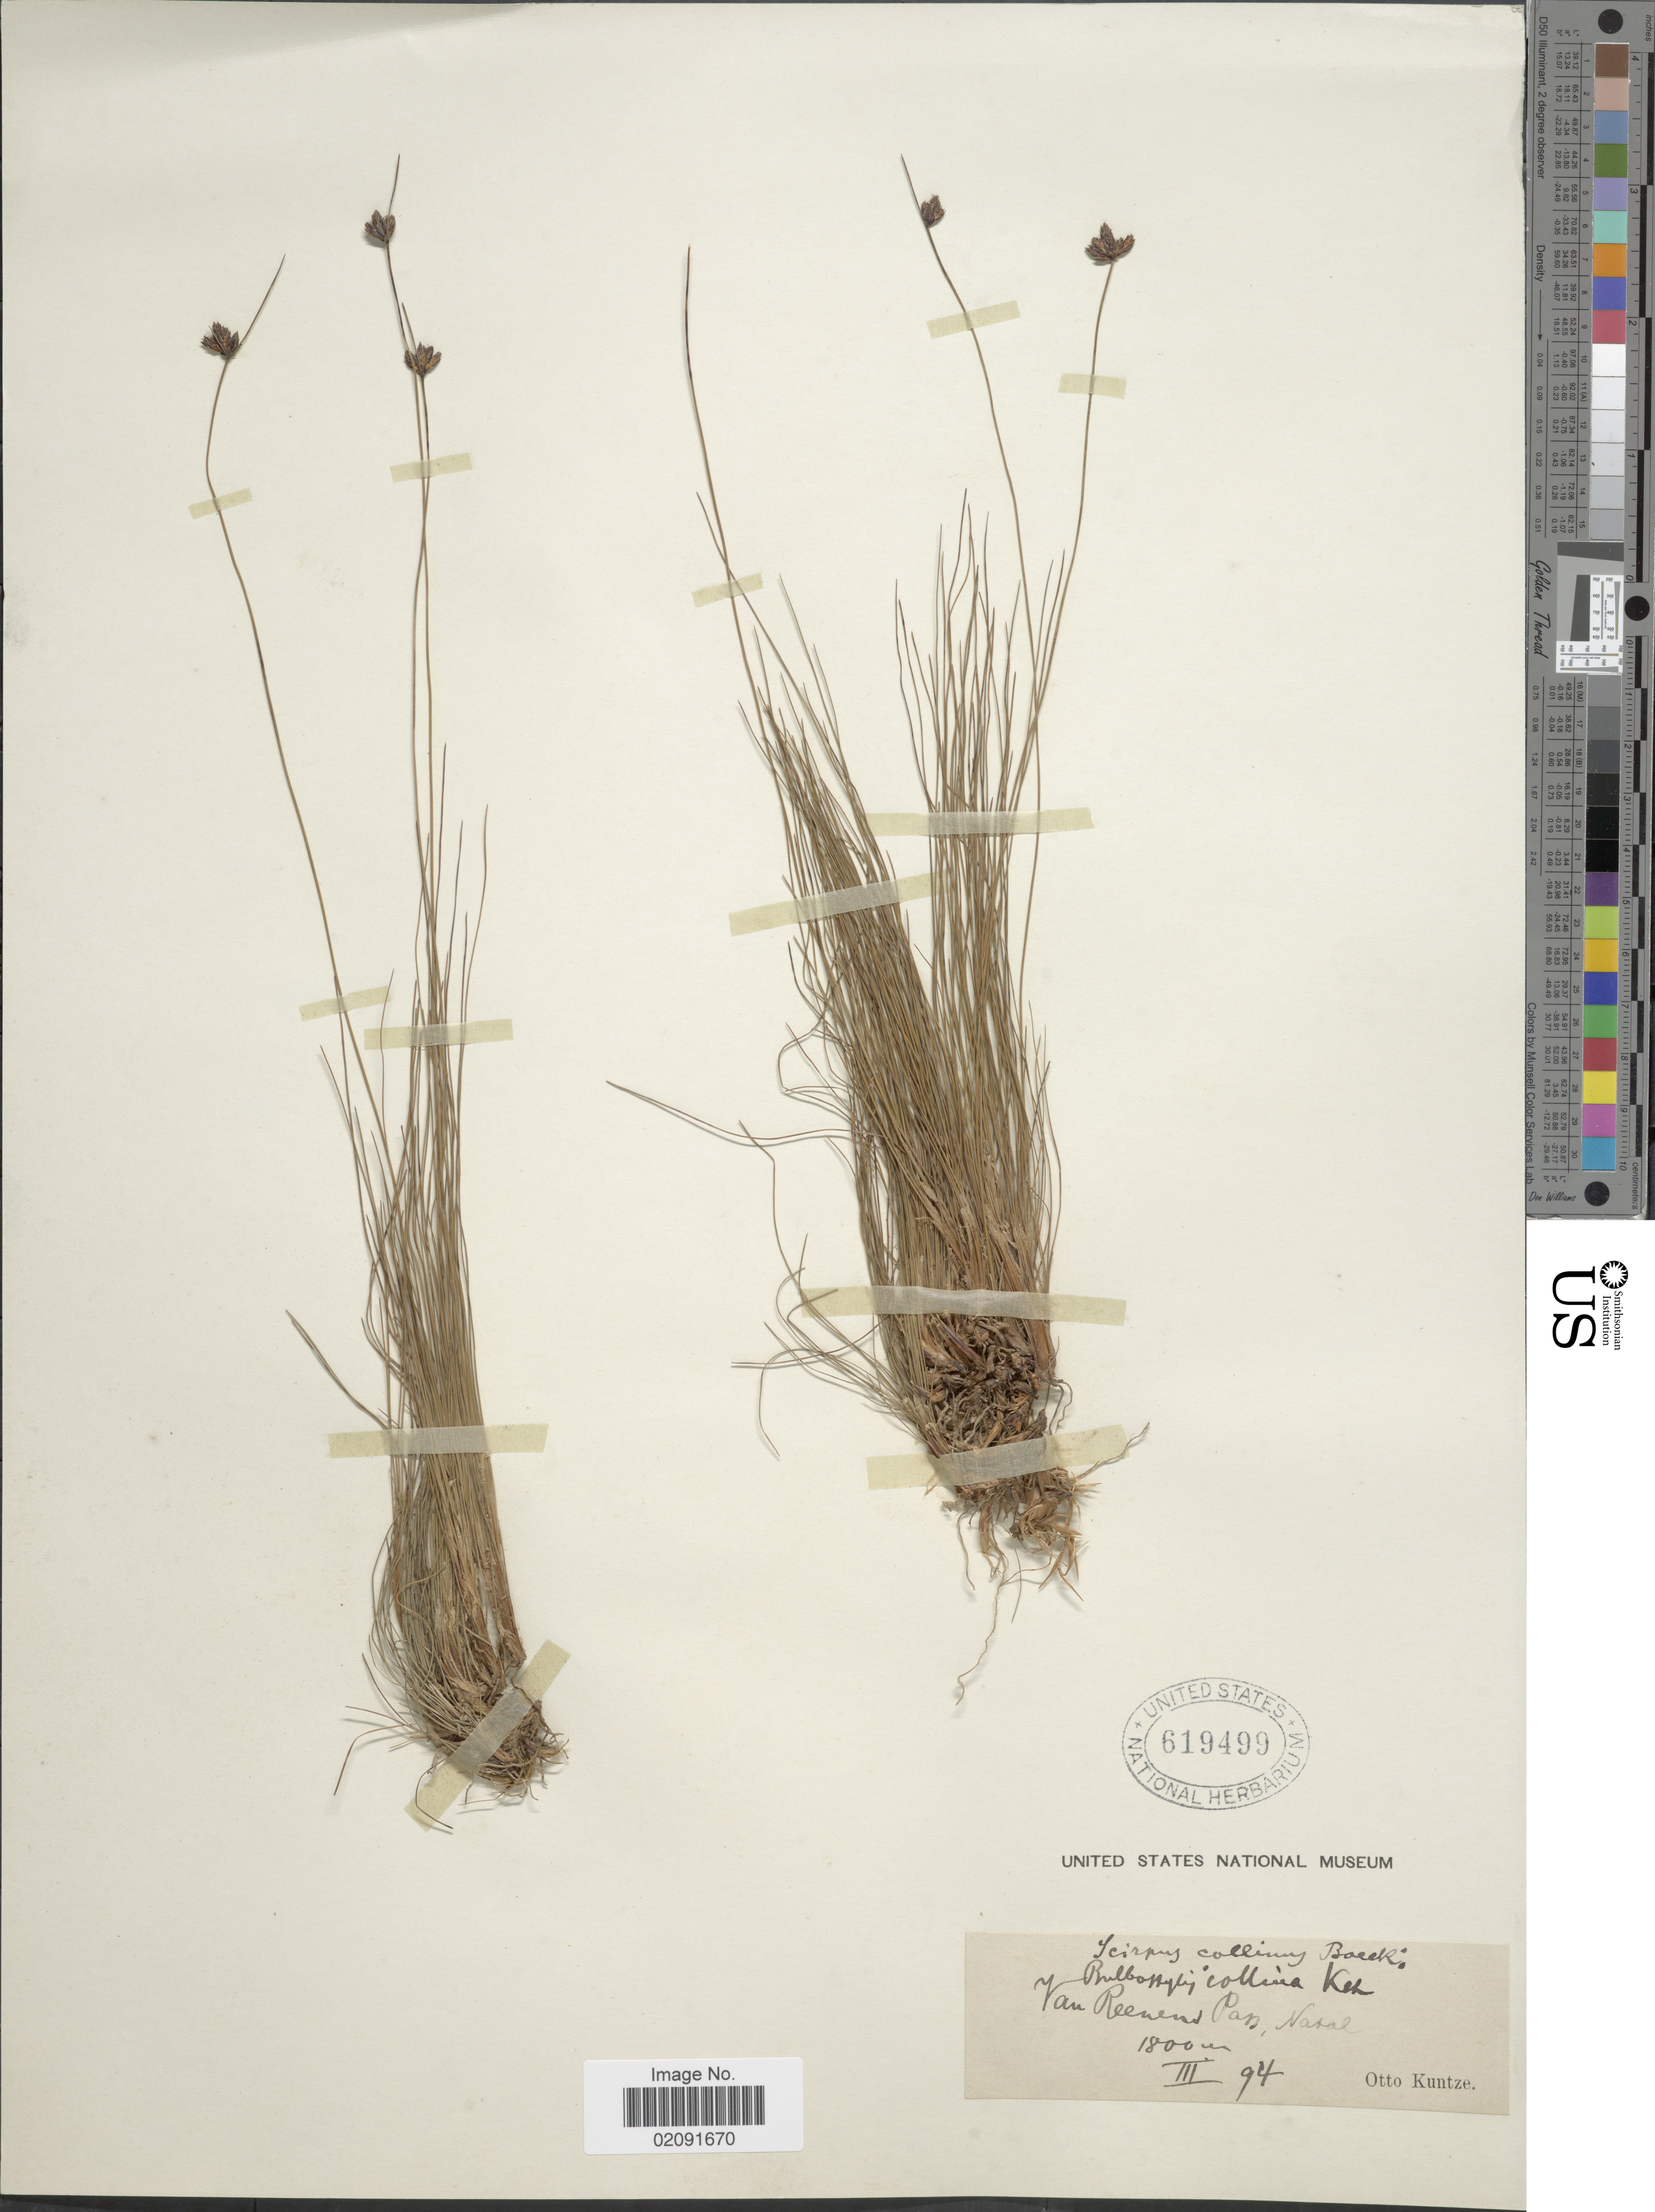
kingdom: Plantae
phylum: Tracheophyta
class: Liliopsida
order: Poales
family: Cyperaceae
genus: Bulbostylis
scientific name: Bulbostylis sp.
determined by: Strong, Mark T., (BOT), Smithsonian Institution - National Museum of Natural History (UNITED STATES)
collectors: C.E.O. Kuntze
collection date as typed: Transcribed d/m/y: /3/94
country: South Africa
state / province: KwaZulu-Natal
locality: Van Reenens Pan, Natal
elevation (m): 1800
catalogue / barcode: US 619499